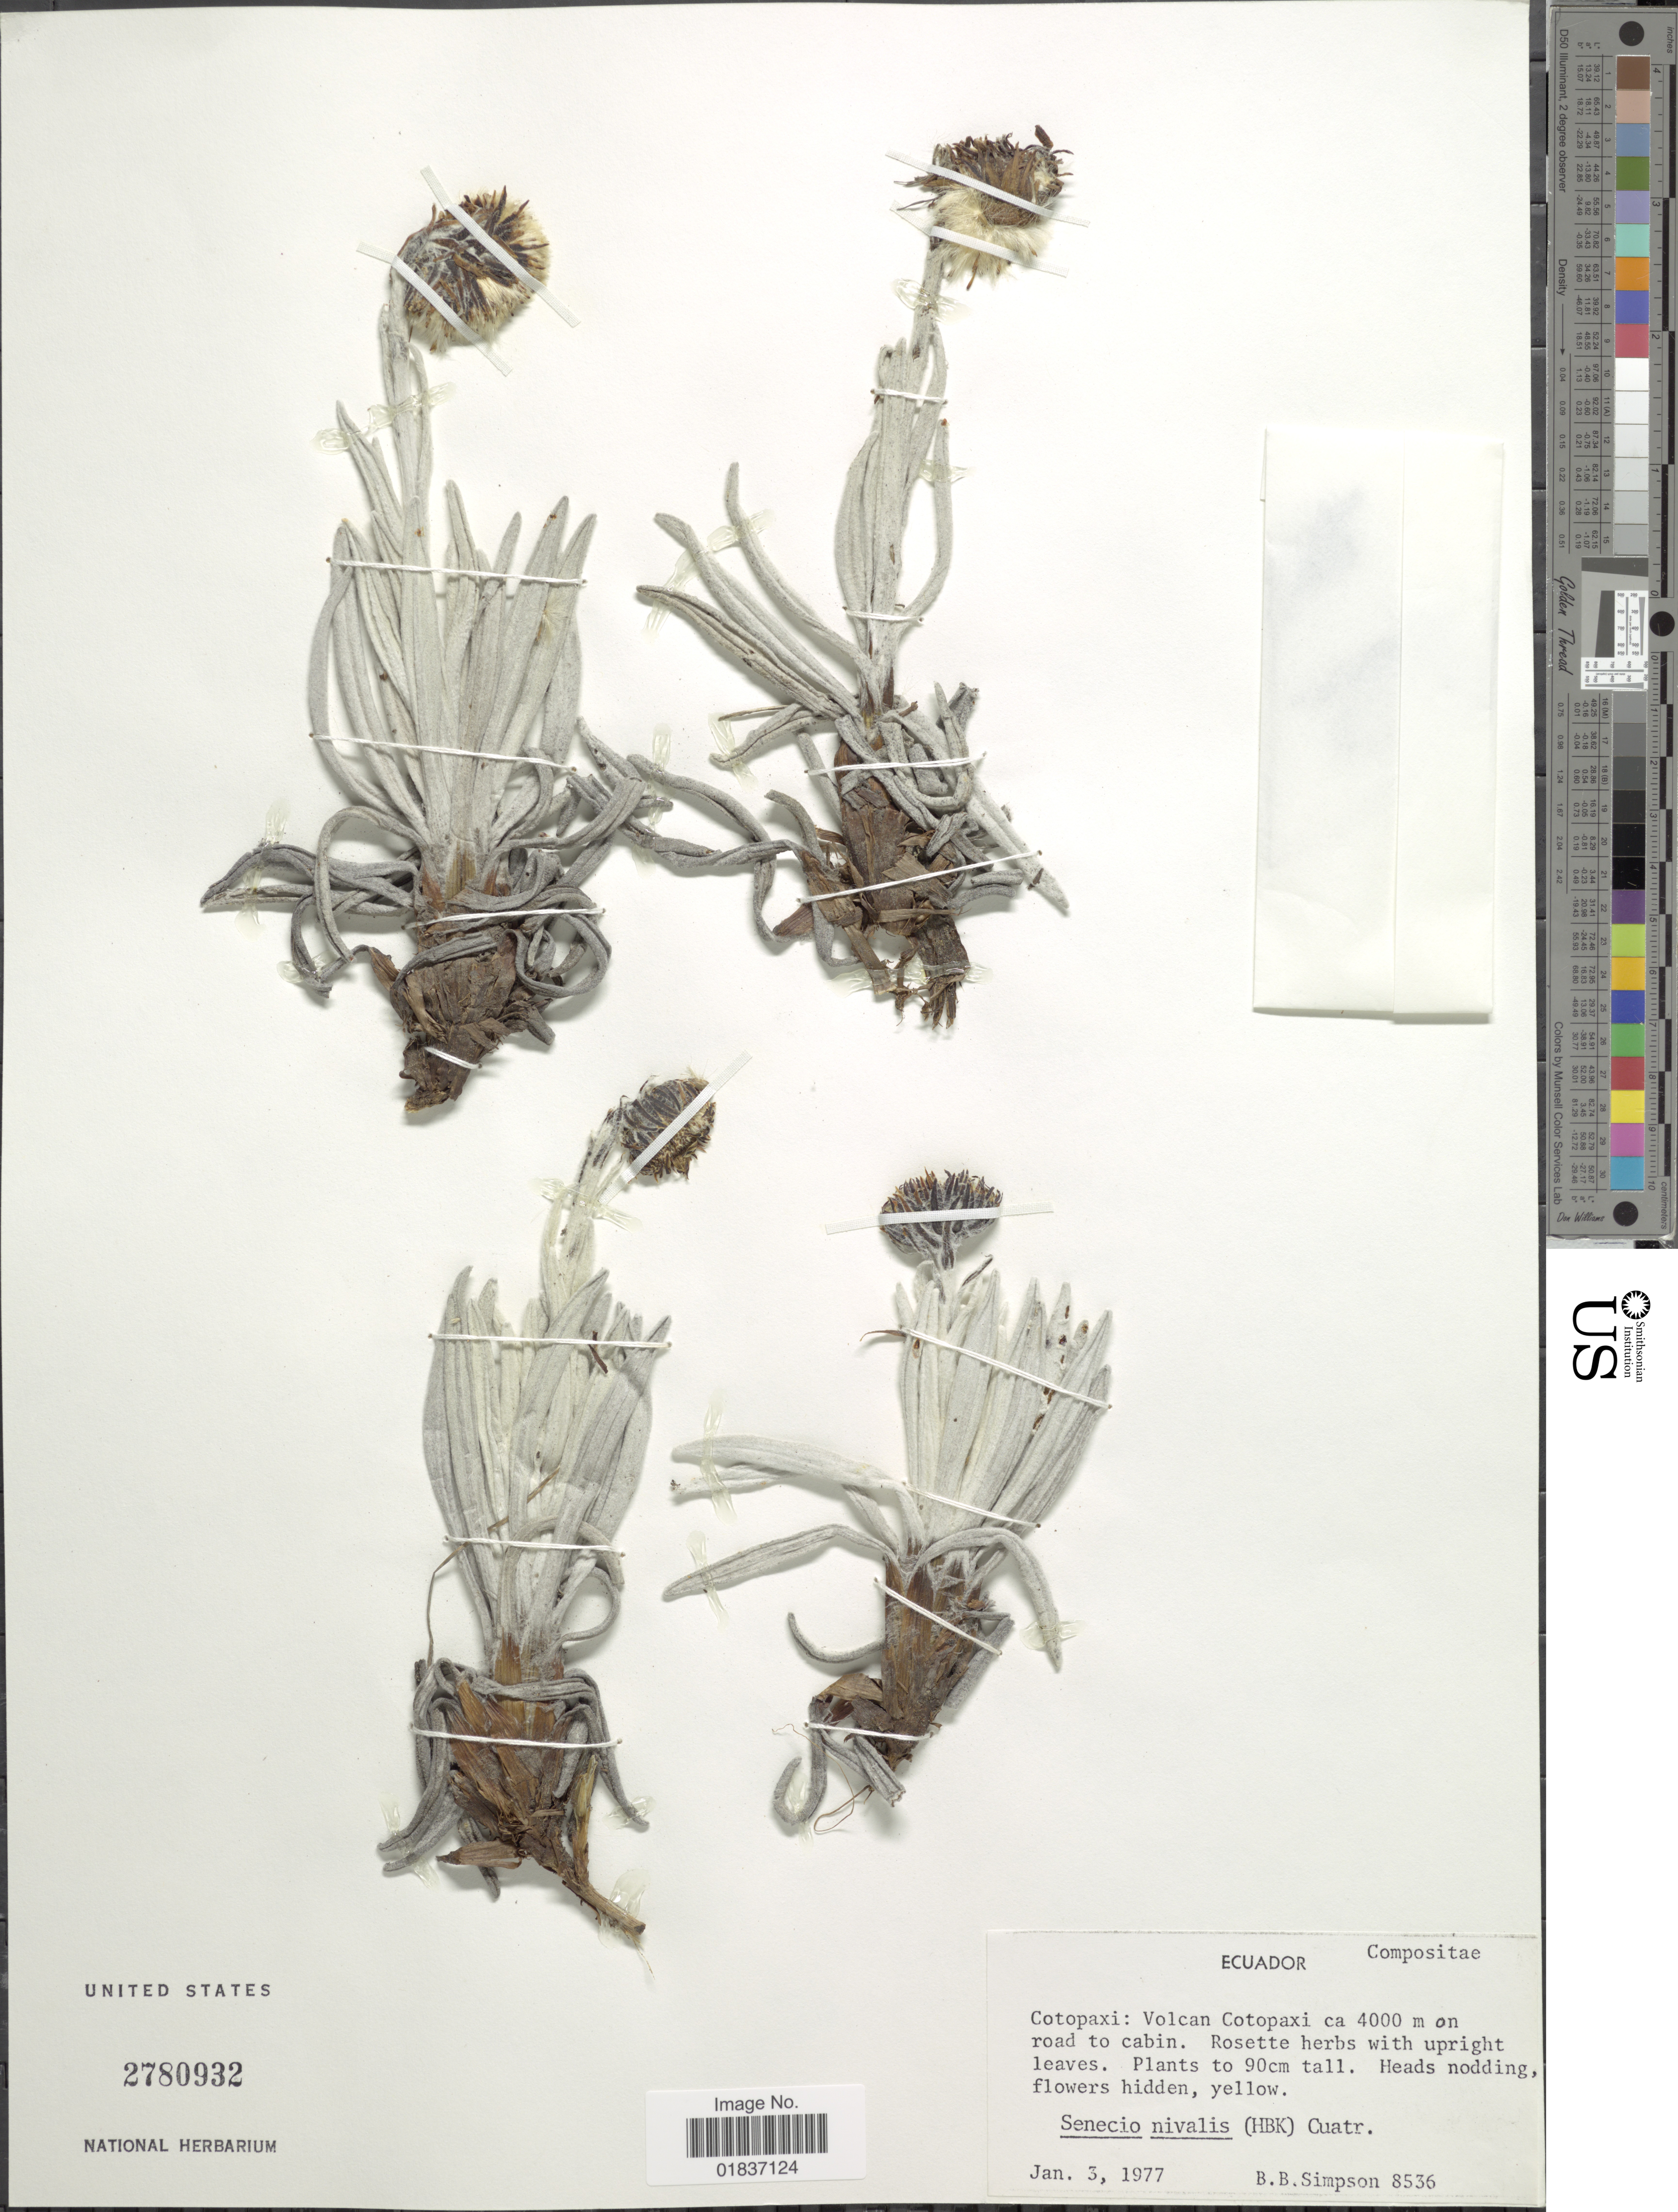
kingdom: Plantae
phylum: Tracheophyta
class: Magnoliopsida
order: Asterales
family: Asteraceae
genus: Senecio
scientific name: Senecio nivalis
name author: (Kunth) Cuatrec.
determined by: Salomon, Luciana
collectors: B. B. Simpson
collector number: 8536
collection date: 1977-01-03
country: Ecuador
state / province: Cotopaxi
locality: Cotopaxi: Volcam Cotopaxi. on road to cabin.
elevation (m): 4000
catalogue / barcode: US 2780932